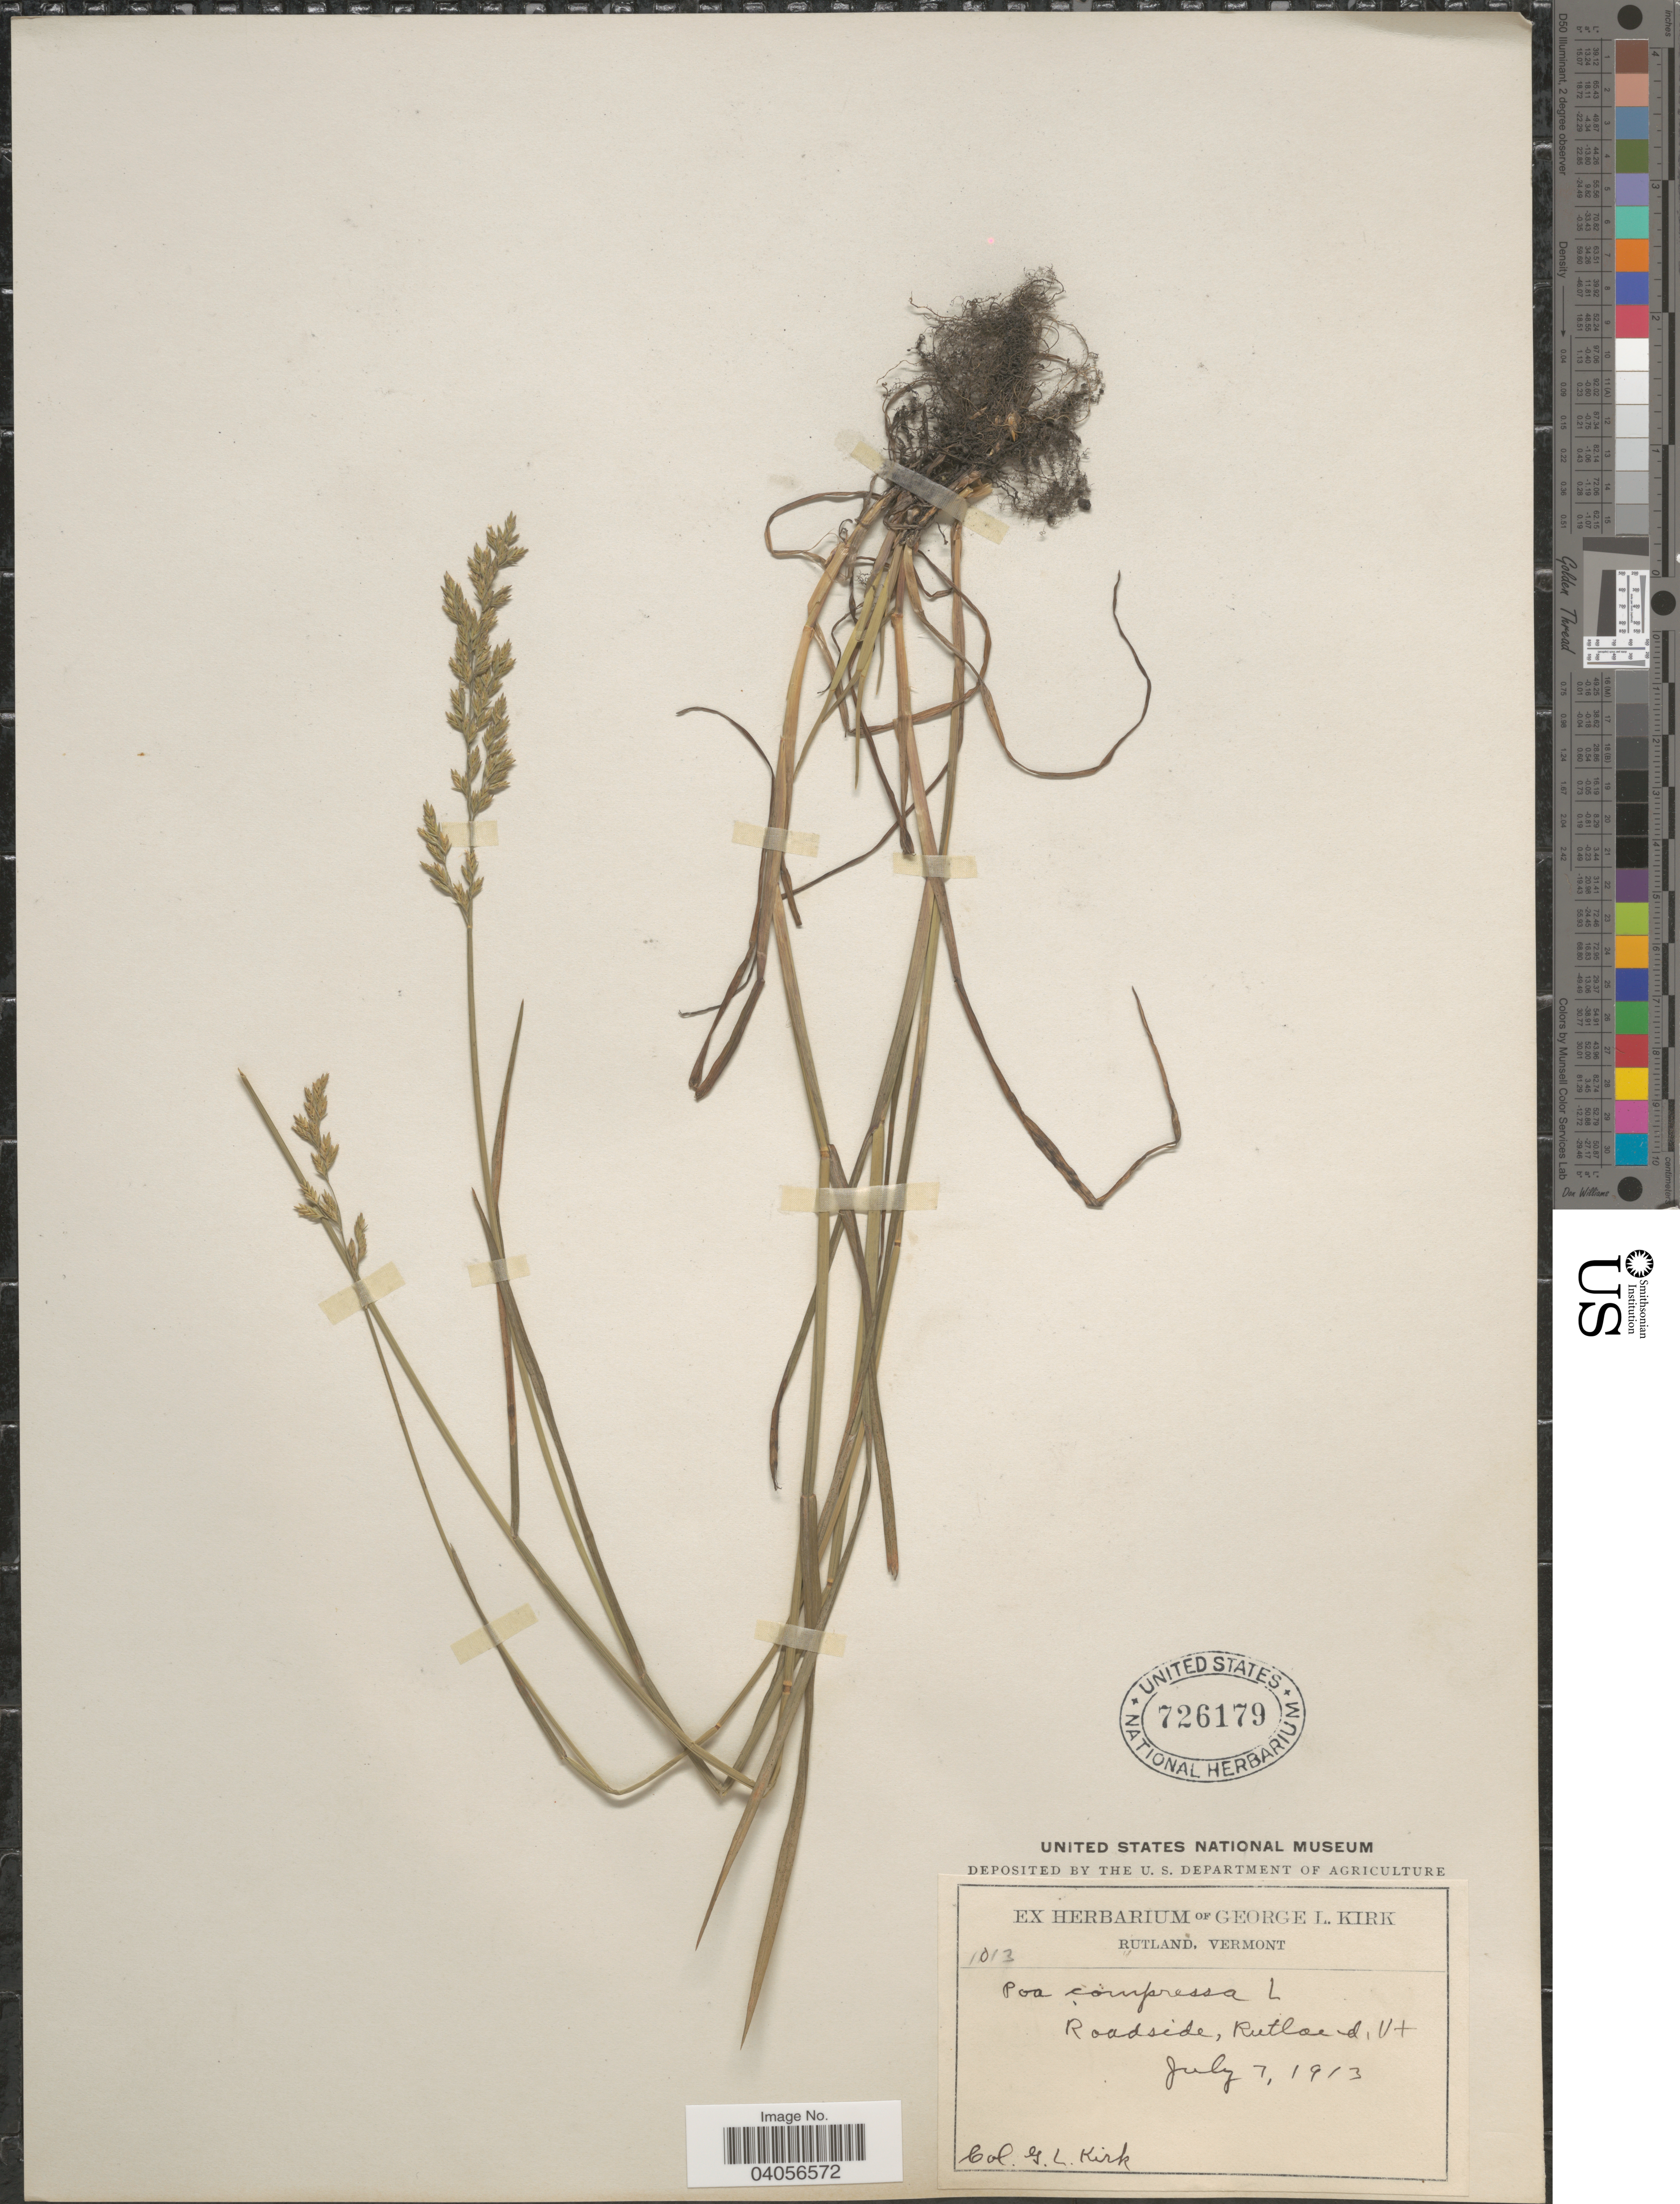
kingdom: Plantae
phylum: Tracheophyta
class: Liliopsida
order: Poales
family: Poaceae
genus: Poa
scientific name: Poa compressa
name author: L.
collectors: G. Kirk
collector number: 1013*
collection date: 1913-07-07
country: United States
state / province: Vermont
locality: Roadside, Rutland.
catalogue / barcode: US 726179